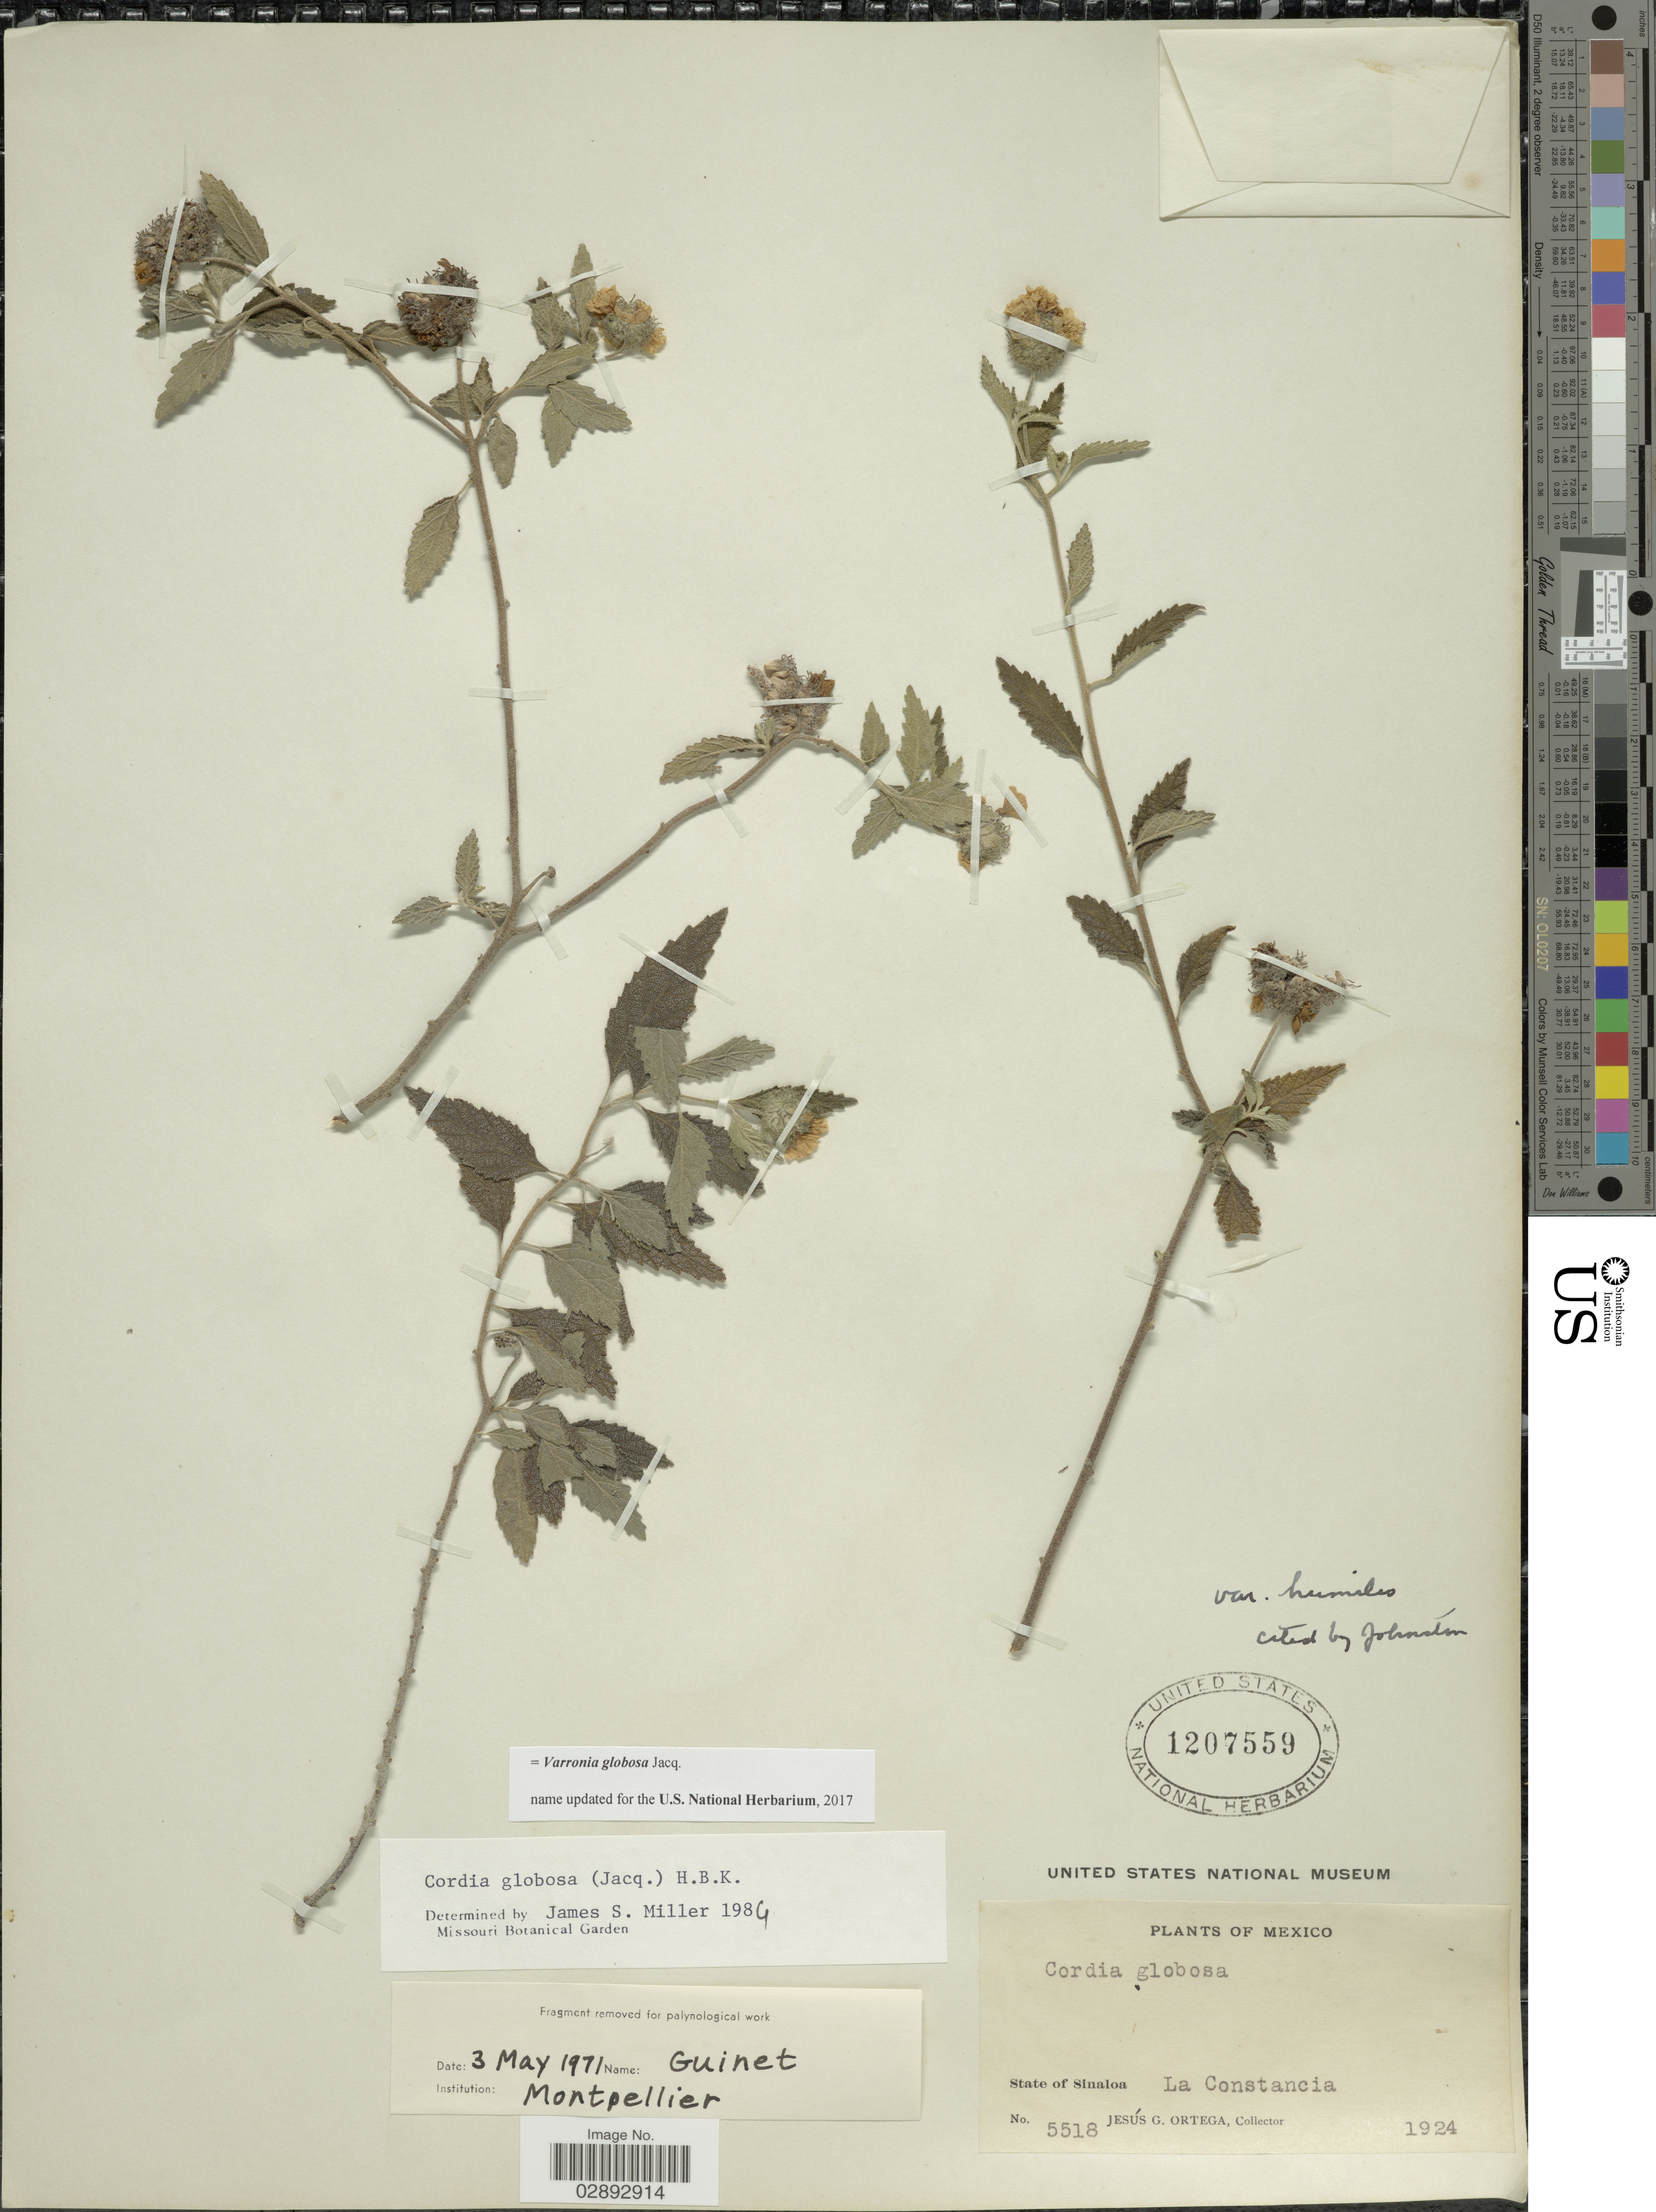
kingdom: Plantae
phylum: Tracheophyta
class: Magnoliopsida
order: Boraginales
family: Cordiaceae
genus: Varronia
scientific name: Varronia globosa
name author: Jacq.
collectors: J. Ortega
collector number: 5518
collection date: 1924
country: Mexico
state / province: Sinaloa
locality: State of Sinaloa. La Constancia.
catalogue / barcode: US 1207559